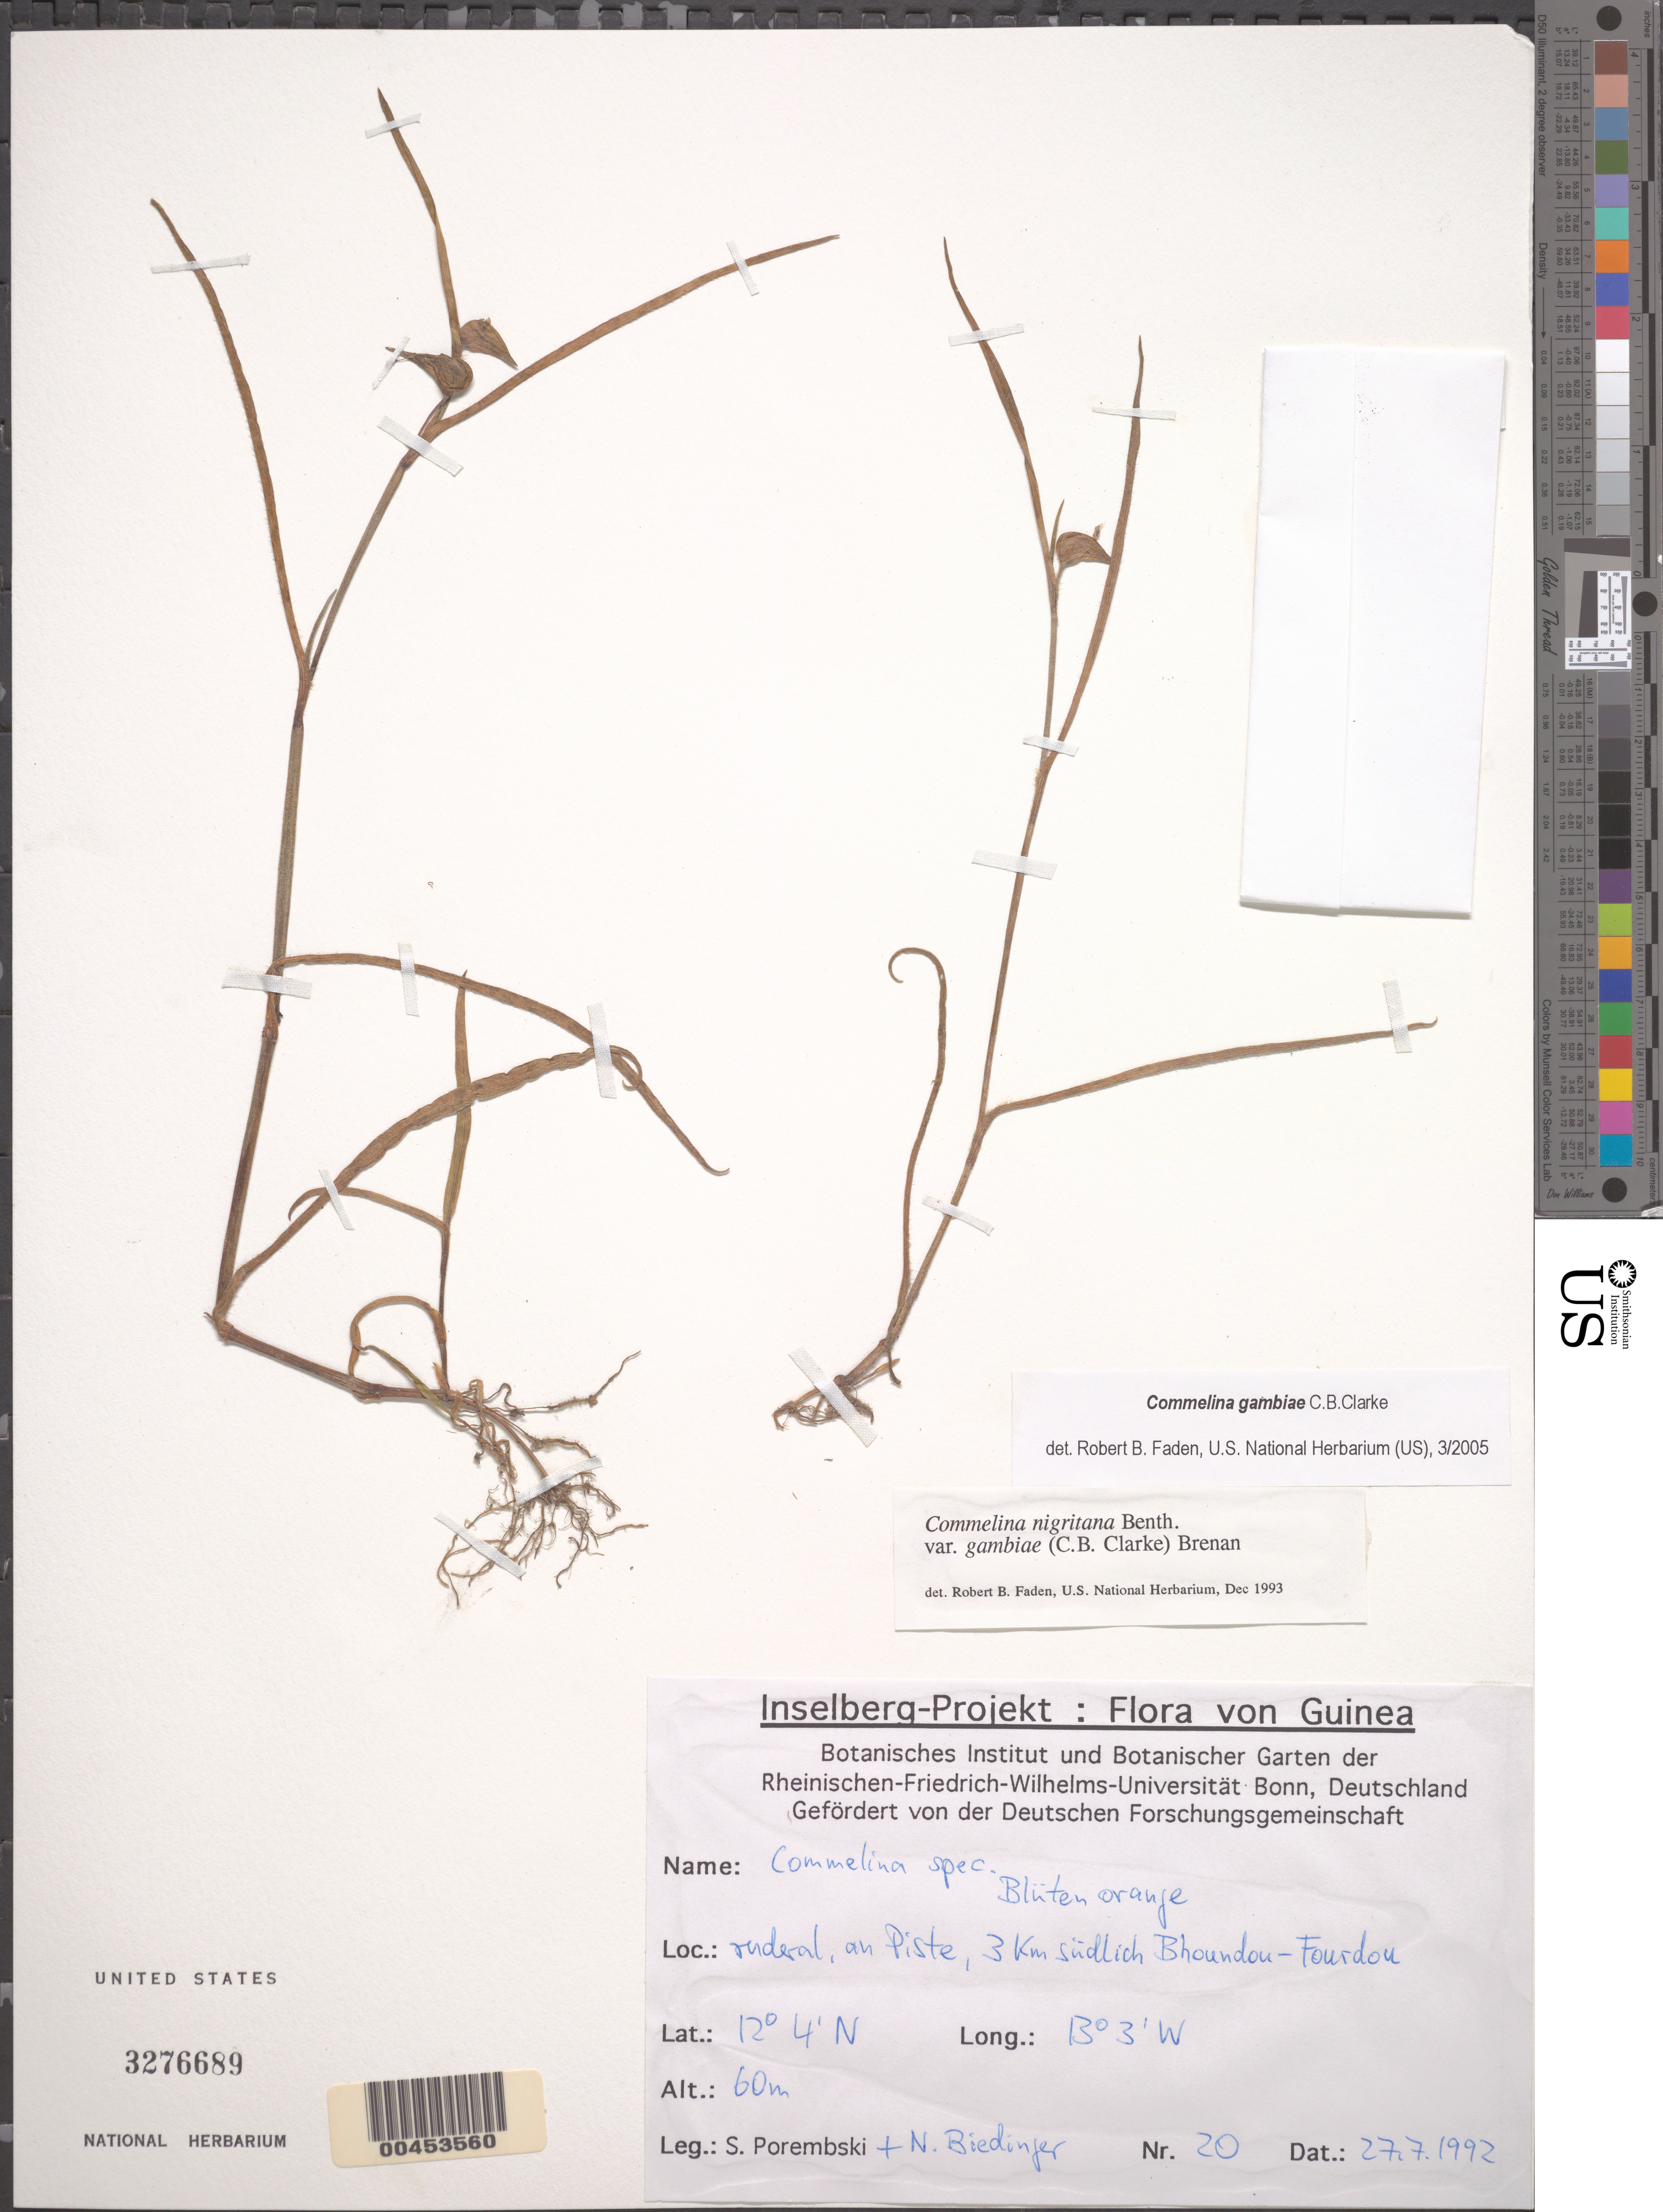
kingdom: Plantae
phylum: Tracheophyta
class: Liliopsida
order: Commelinales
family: Commelinaceae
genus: Commelina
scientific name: Commelina gambiae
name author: C.B. Clarke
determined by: Faden, Robert B., (US), Smithsonian Institution - National Museum of Natural History (UNITED STATES)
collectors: S. Porembski & N. Biedinger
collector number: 20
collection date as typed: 27 Jul 1992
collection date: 1992-07-27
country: Ivory Coast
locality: S of Bhoundon, Fourdon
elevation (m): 60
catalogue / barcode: US 3276689